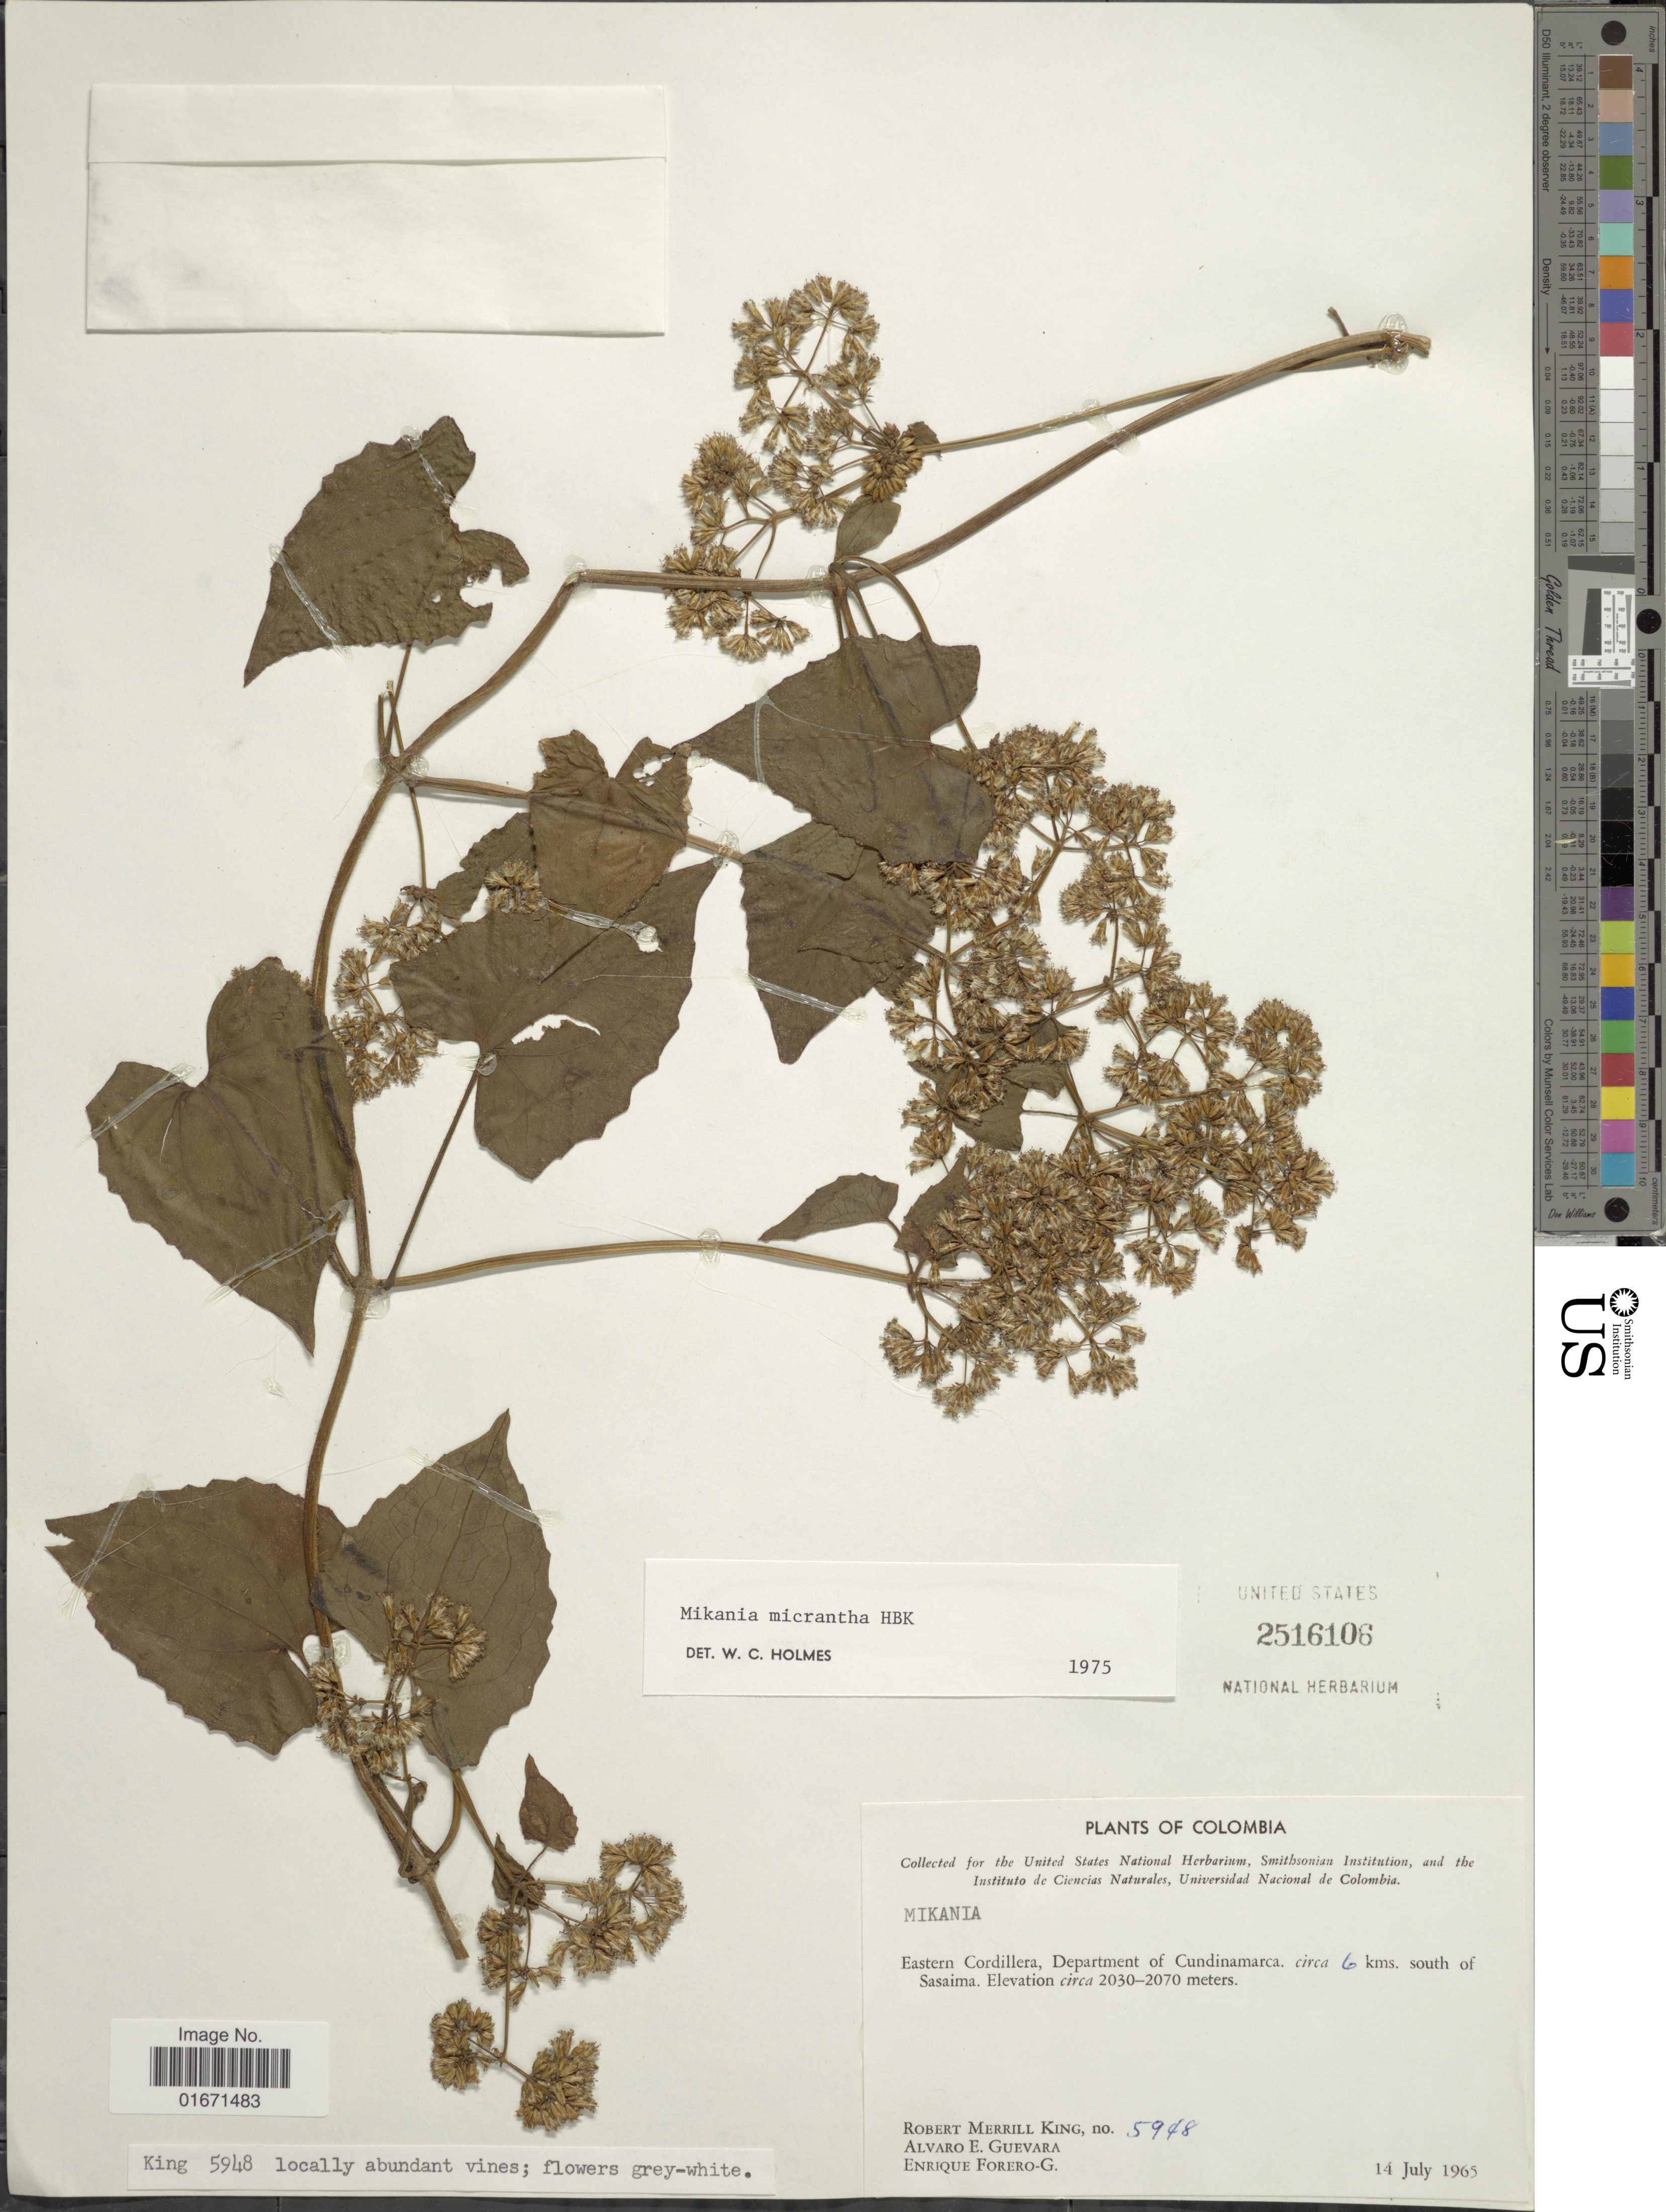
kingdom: Plantae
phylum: Tracheophyta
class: Magnoliopsida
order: Asterales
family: Asteraceae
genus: Mikania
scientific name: Mikania micrantha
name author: Kunth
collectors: R. M. King, A. E. Guevara & E. Forero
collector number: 5948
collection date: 1965-07-14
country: Colombia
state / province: Cundinamarca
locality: Eastern Cordillera, Department of Cundinamarca, circa 6 kms. south of Sasaima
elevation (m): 2030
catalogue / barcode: US 2516106